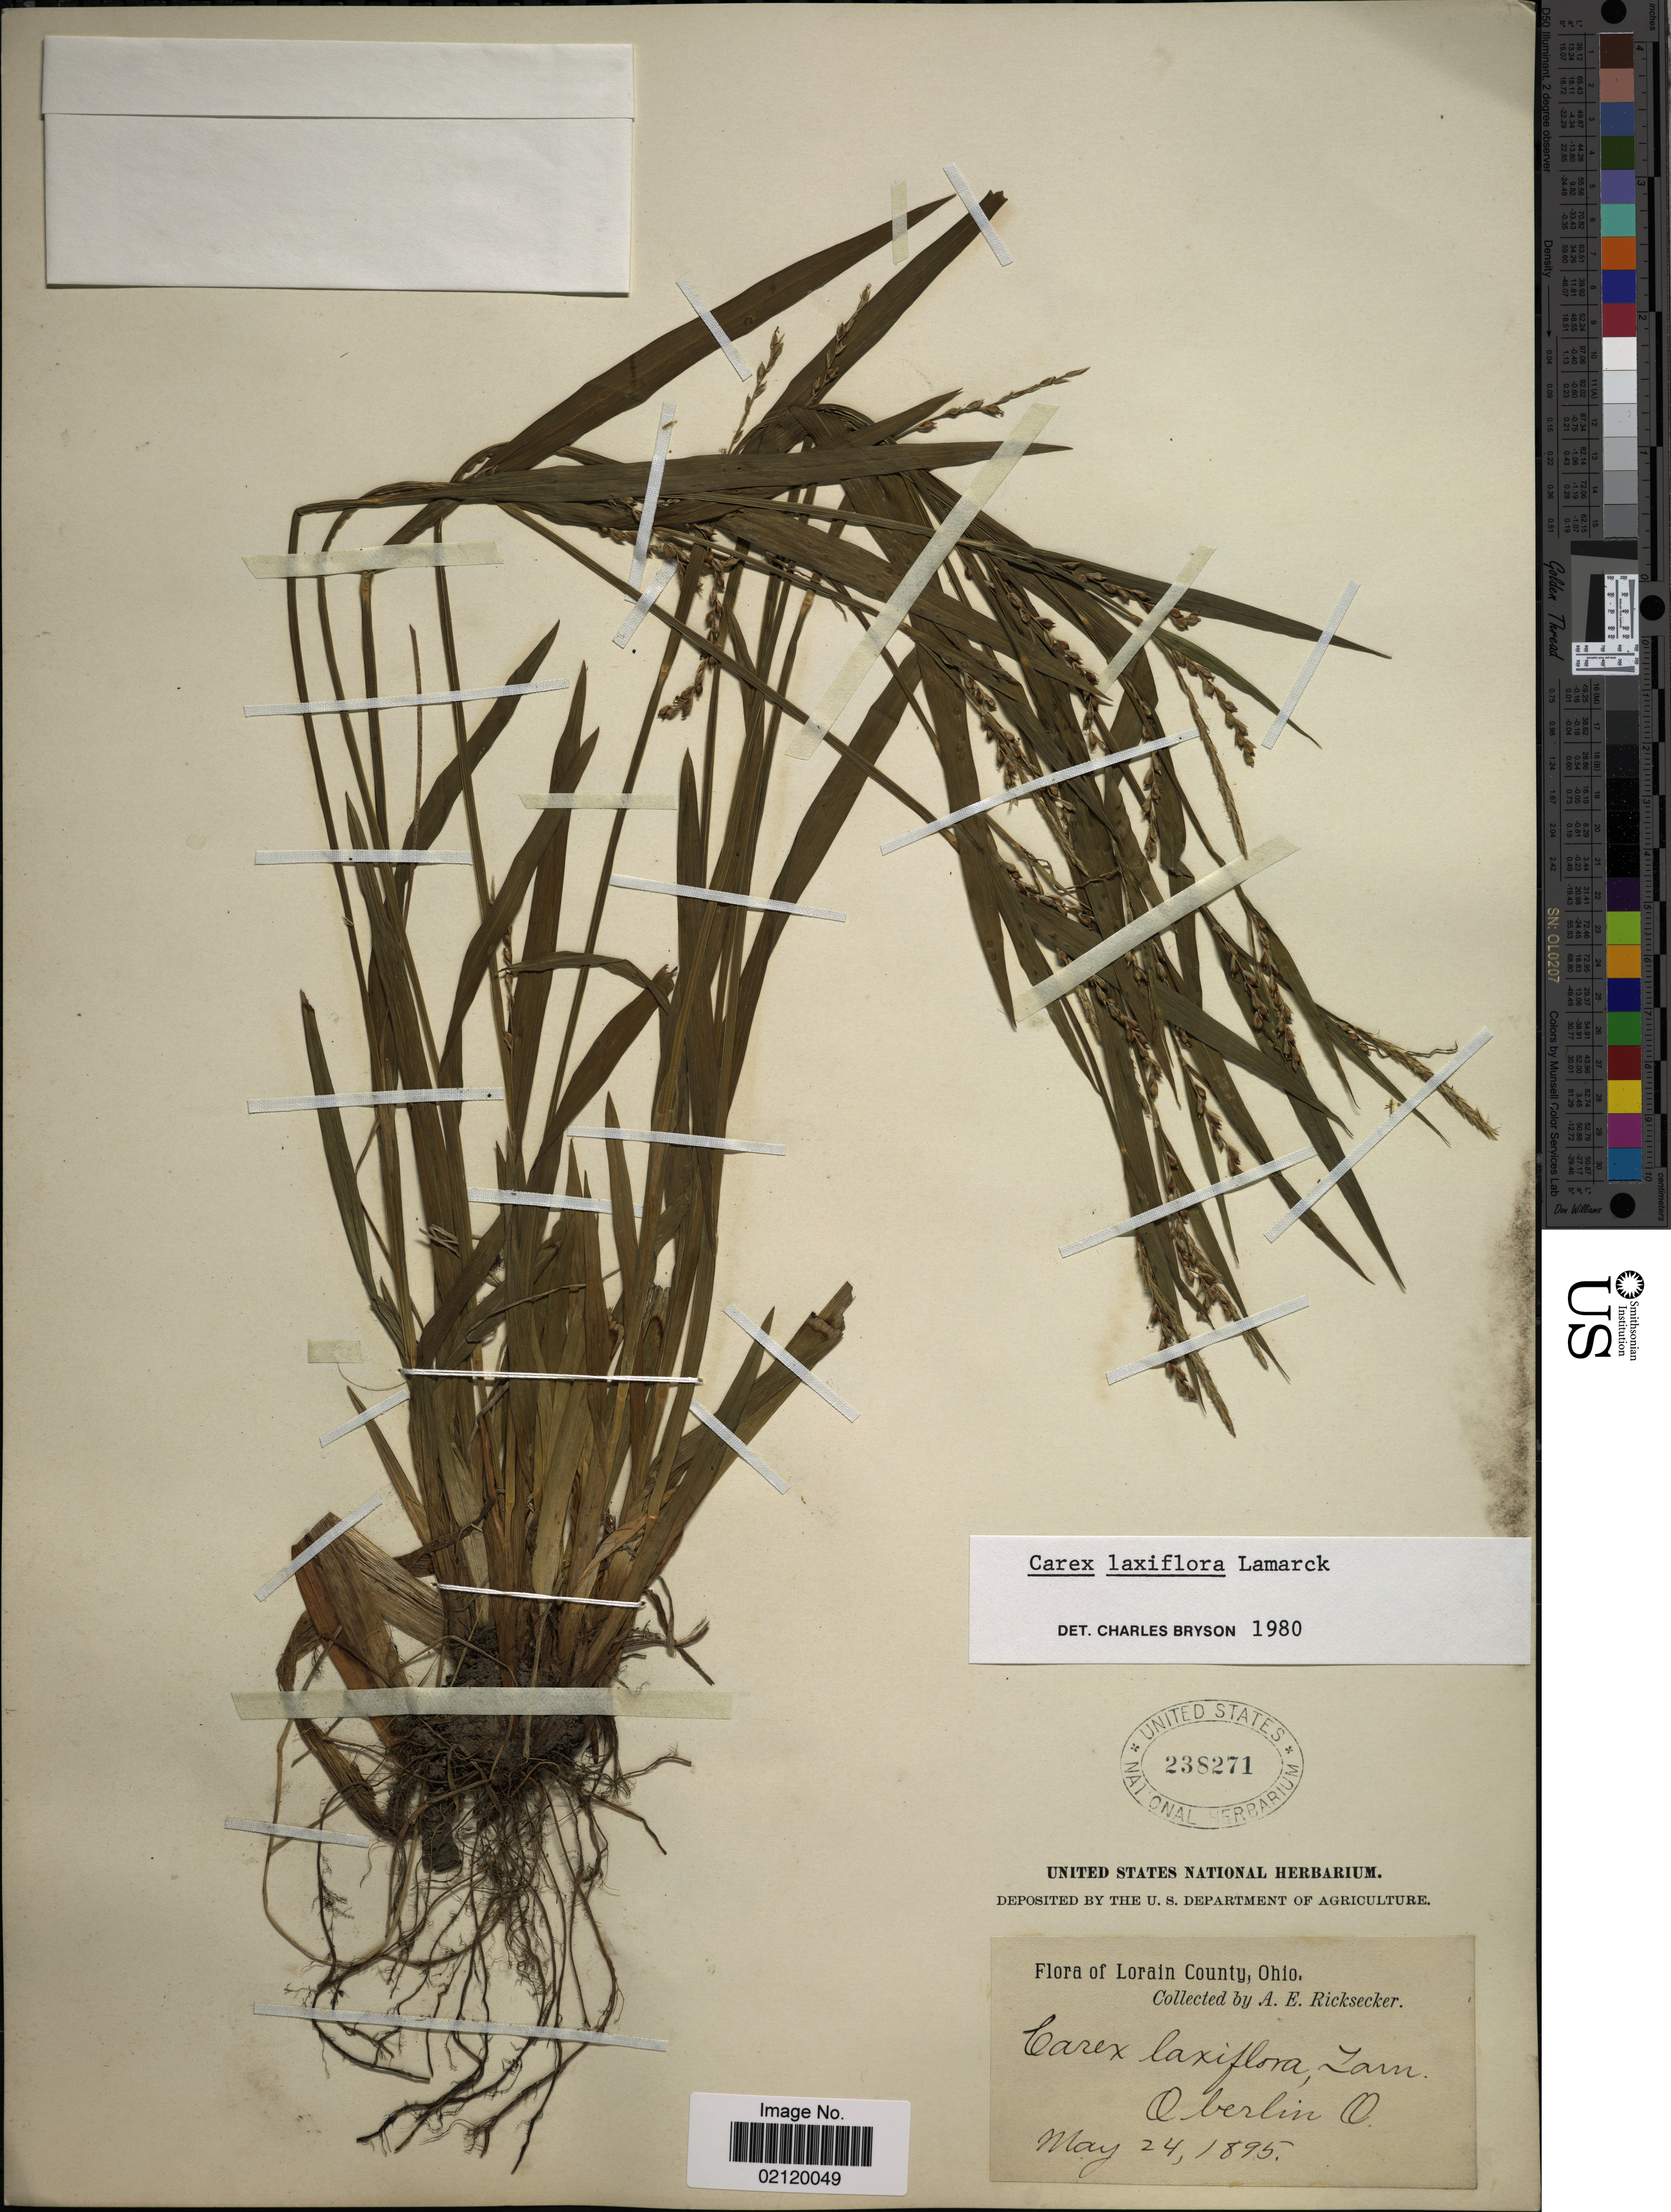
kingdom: Plantae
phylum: Tracheophyta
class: Liliopsida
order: Poales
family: Cyperaceae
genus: Carex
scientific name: Carex laxiflora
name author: Lam.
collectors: A. E. Ricksecker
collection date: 1895-05-24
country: United States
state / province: Ohio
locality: Lorain County. Oberlin O.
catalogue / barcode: US 238271